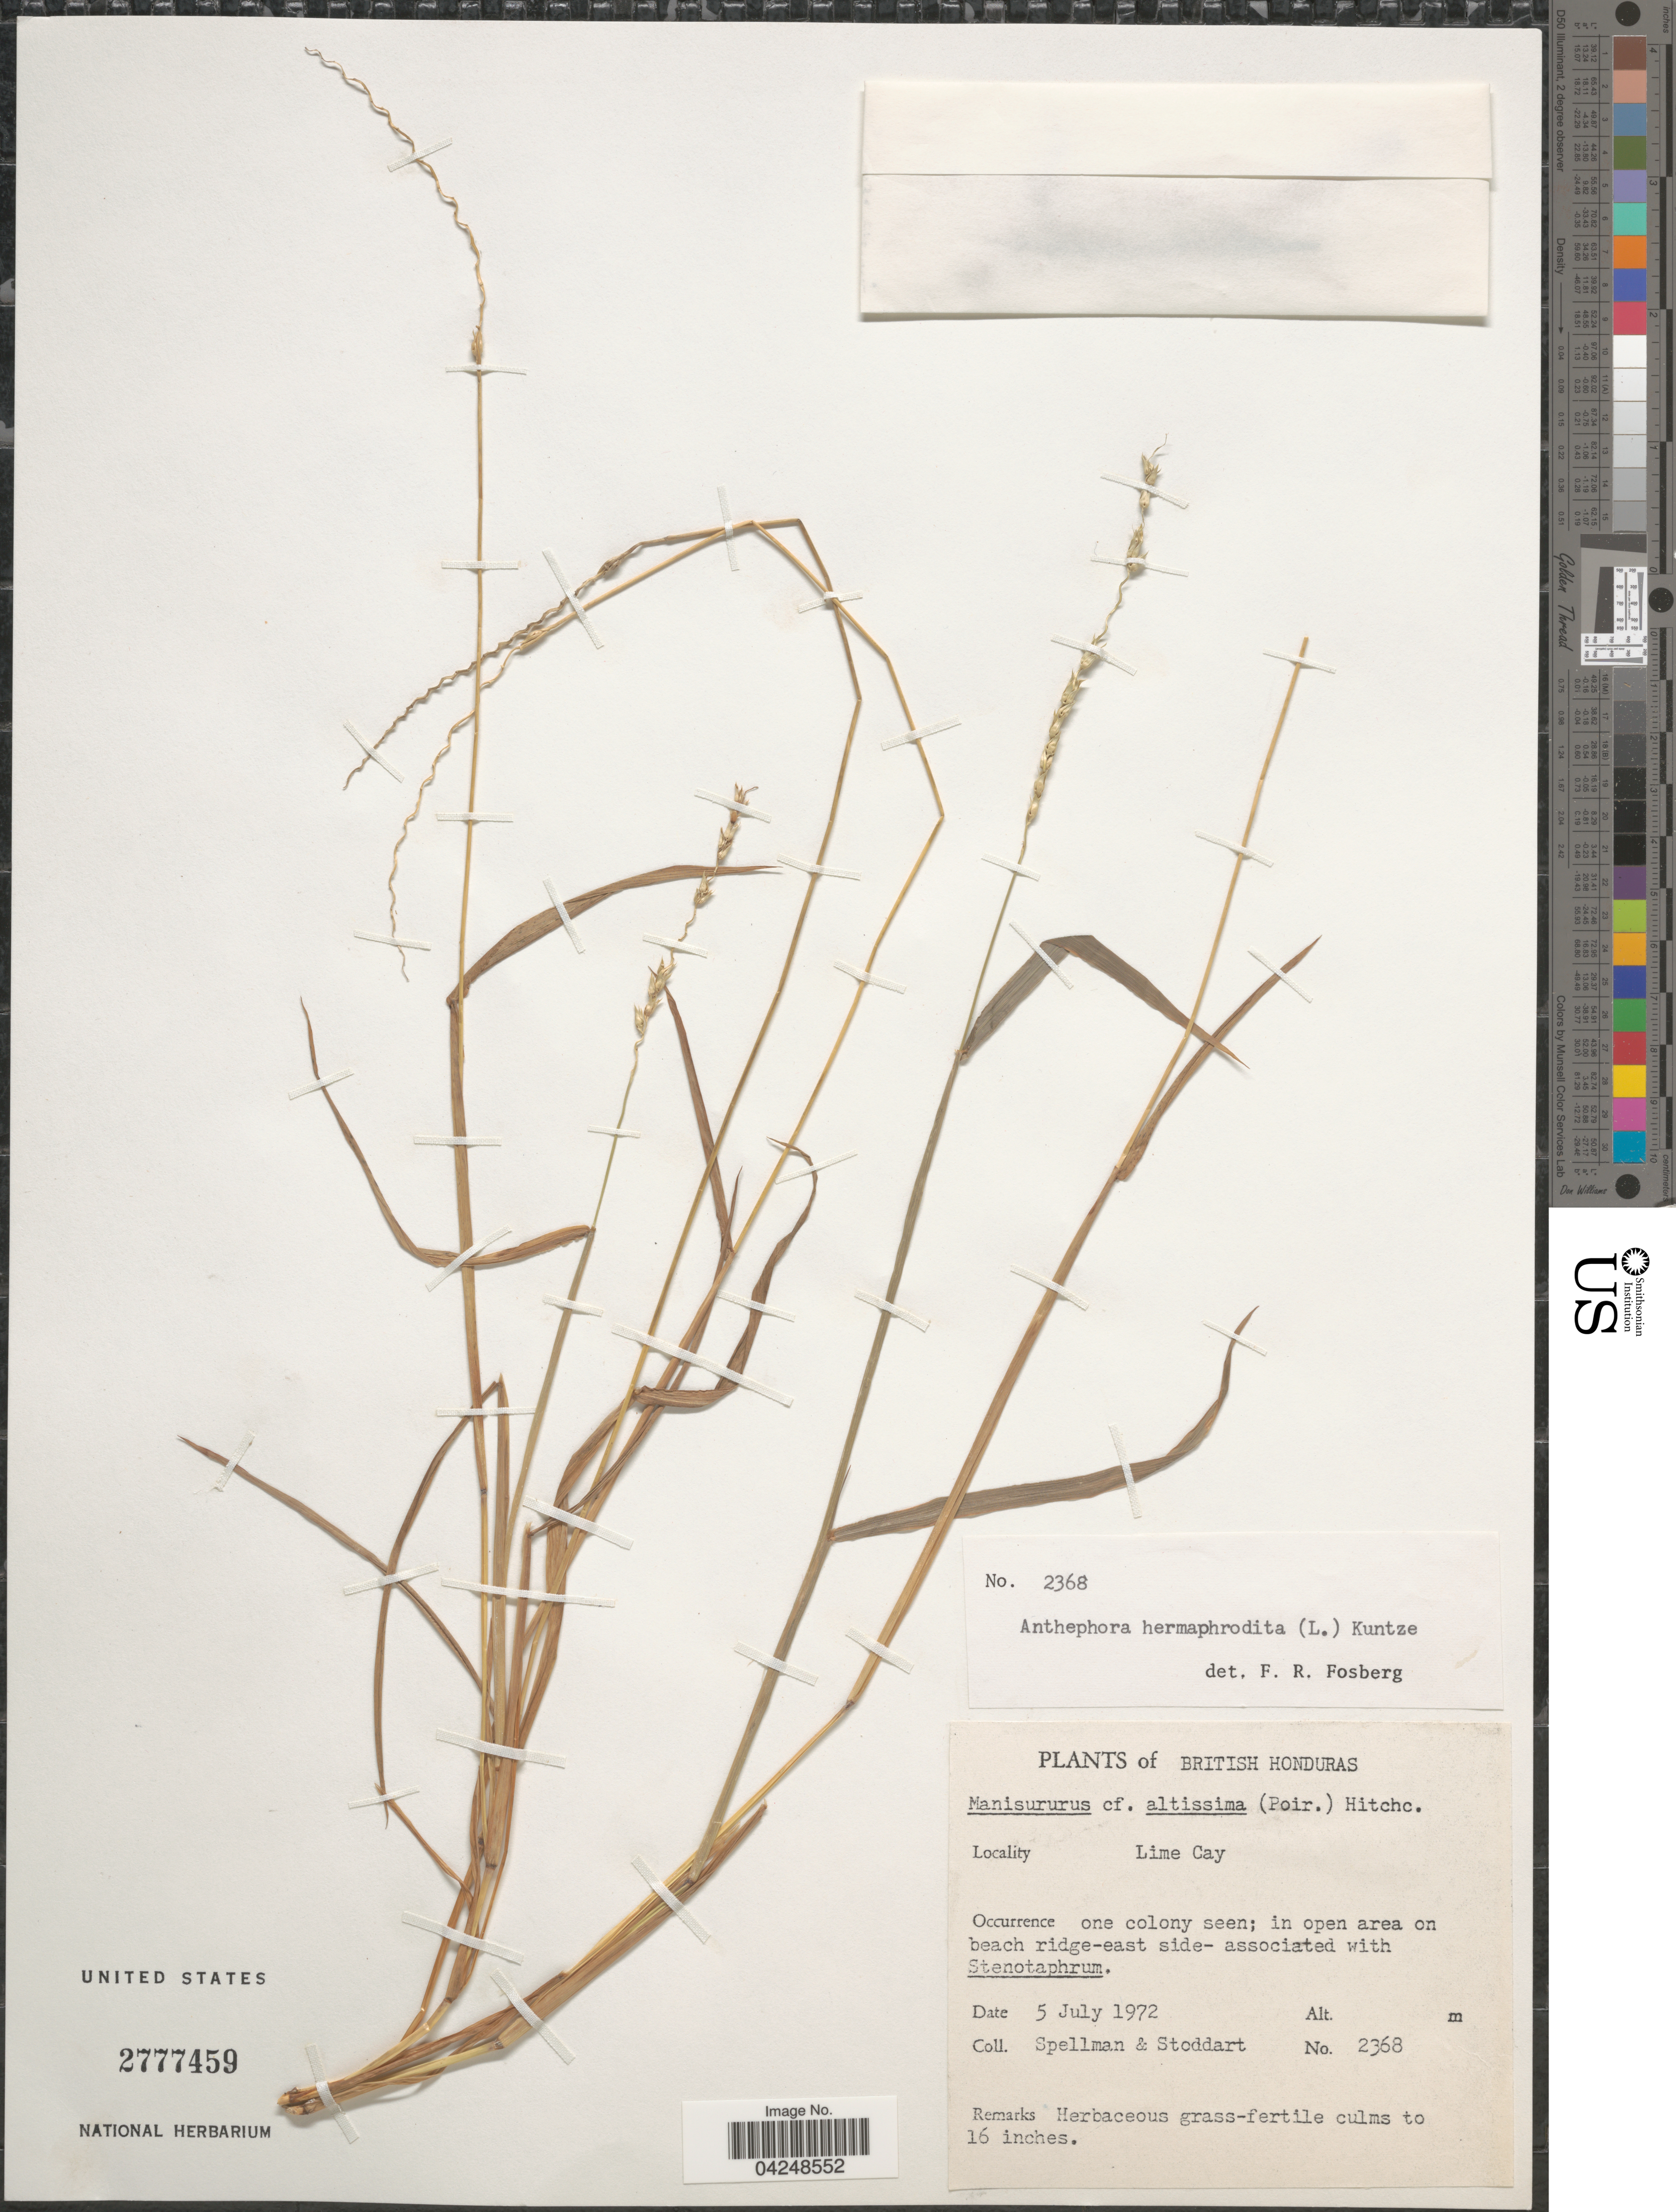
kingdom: Plantae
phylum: Tracheophyta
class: Liliopsida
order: Poales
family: Poaceae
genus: Anthephora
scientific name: Anthephora hermaphrodita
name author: (L.) Kuntze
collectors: Spellman, -- & -. Stoddart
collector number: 2368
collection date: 1972-07-05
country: Belize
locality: British Honduras. Lime Cay.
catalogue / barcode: US 2777459